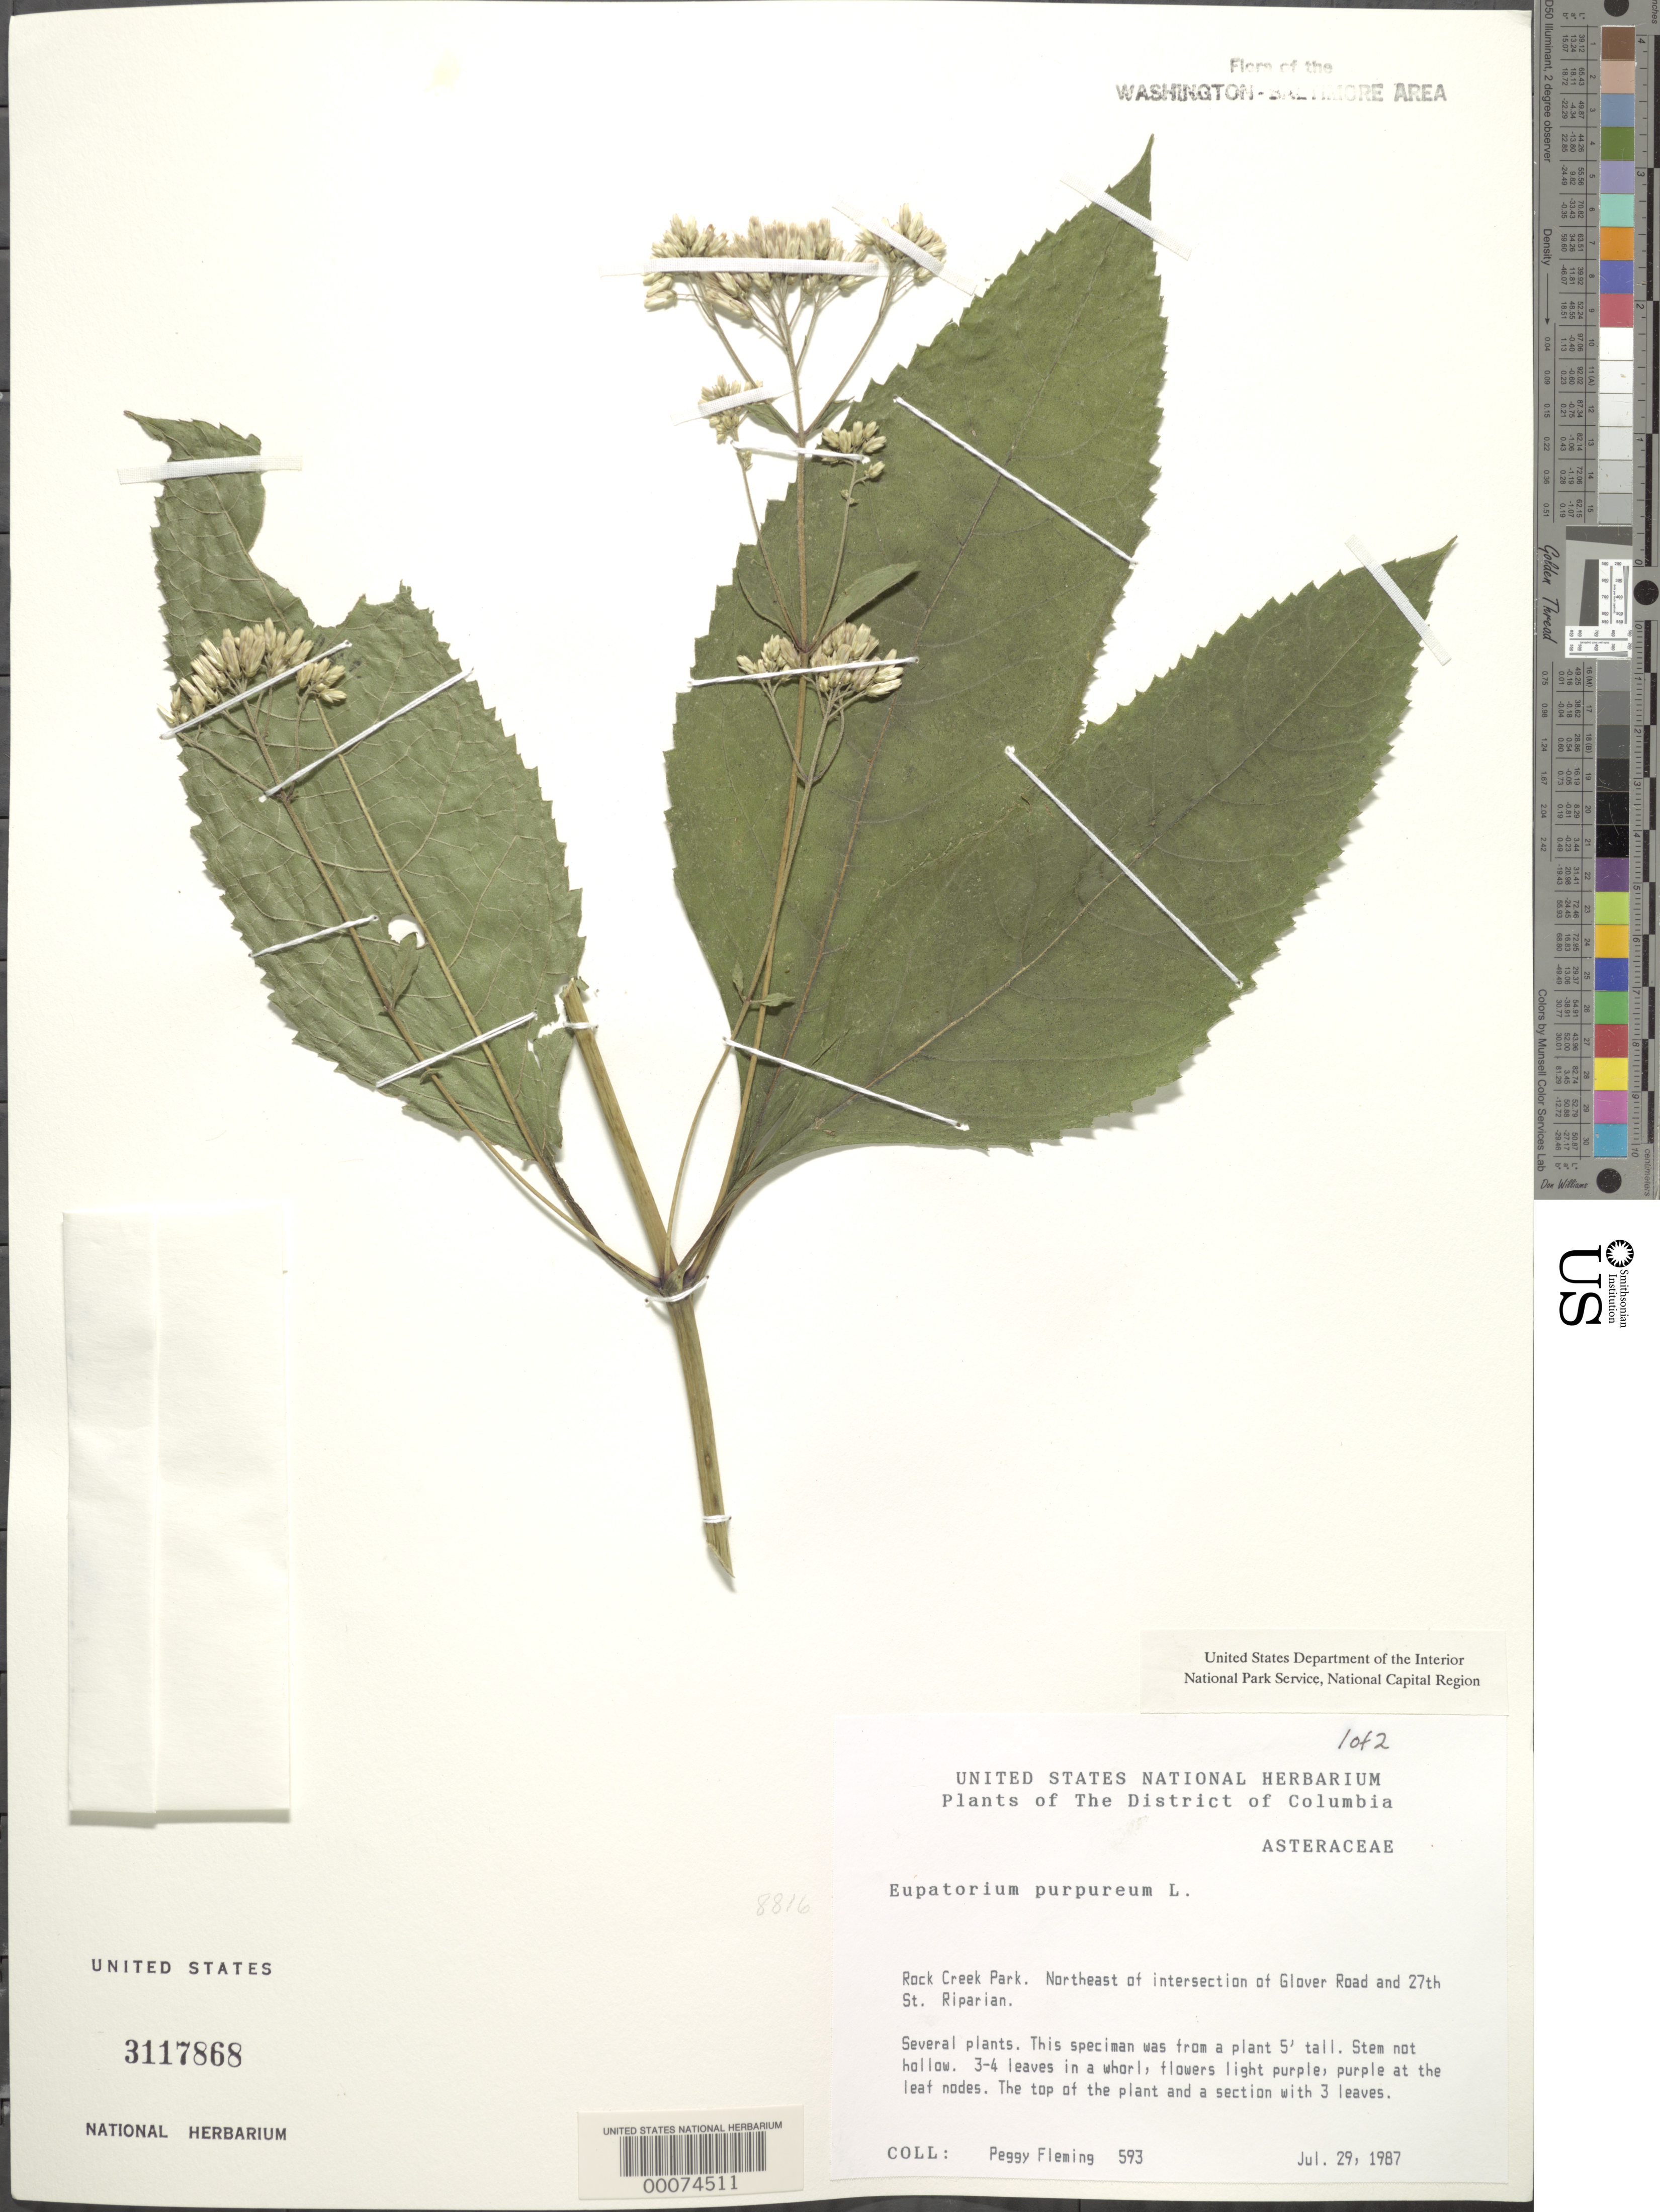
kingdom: Plantae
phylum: Tracheophyta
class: Magnoliopsida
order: Asterales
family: Asteraceae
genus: Eupatorium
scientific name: Eupatorium purpureum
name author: (L.) E.E. Lamont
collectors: P. Fleming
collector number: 593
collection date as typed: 29 Jul 1987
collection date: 1987-07-29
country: United States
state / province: District of Columbia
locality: Rock Creek Park. Northeast of intersection of Glover Road and 27th St. Rock Creek Park & vicinity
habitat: Riparian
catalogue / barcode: US 3117868